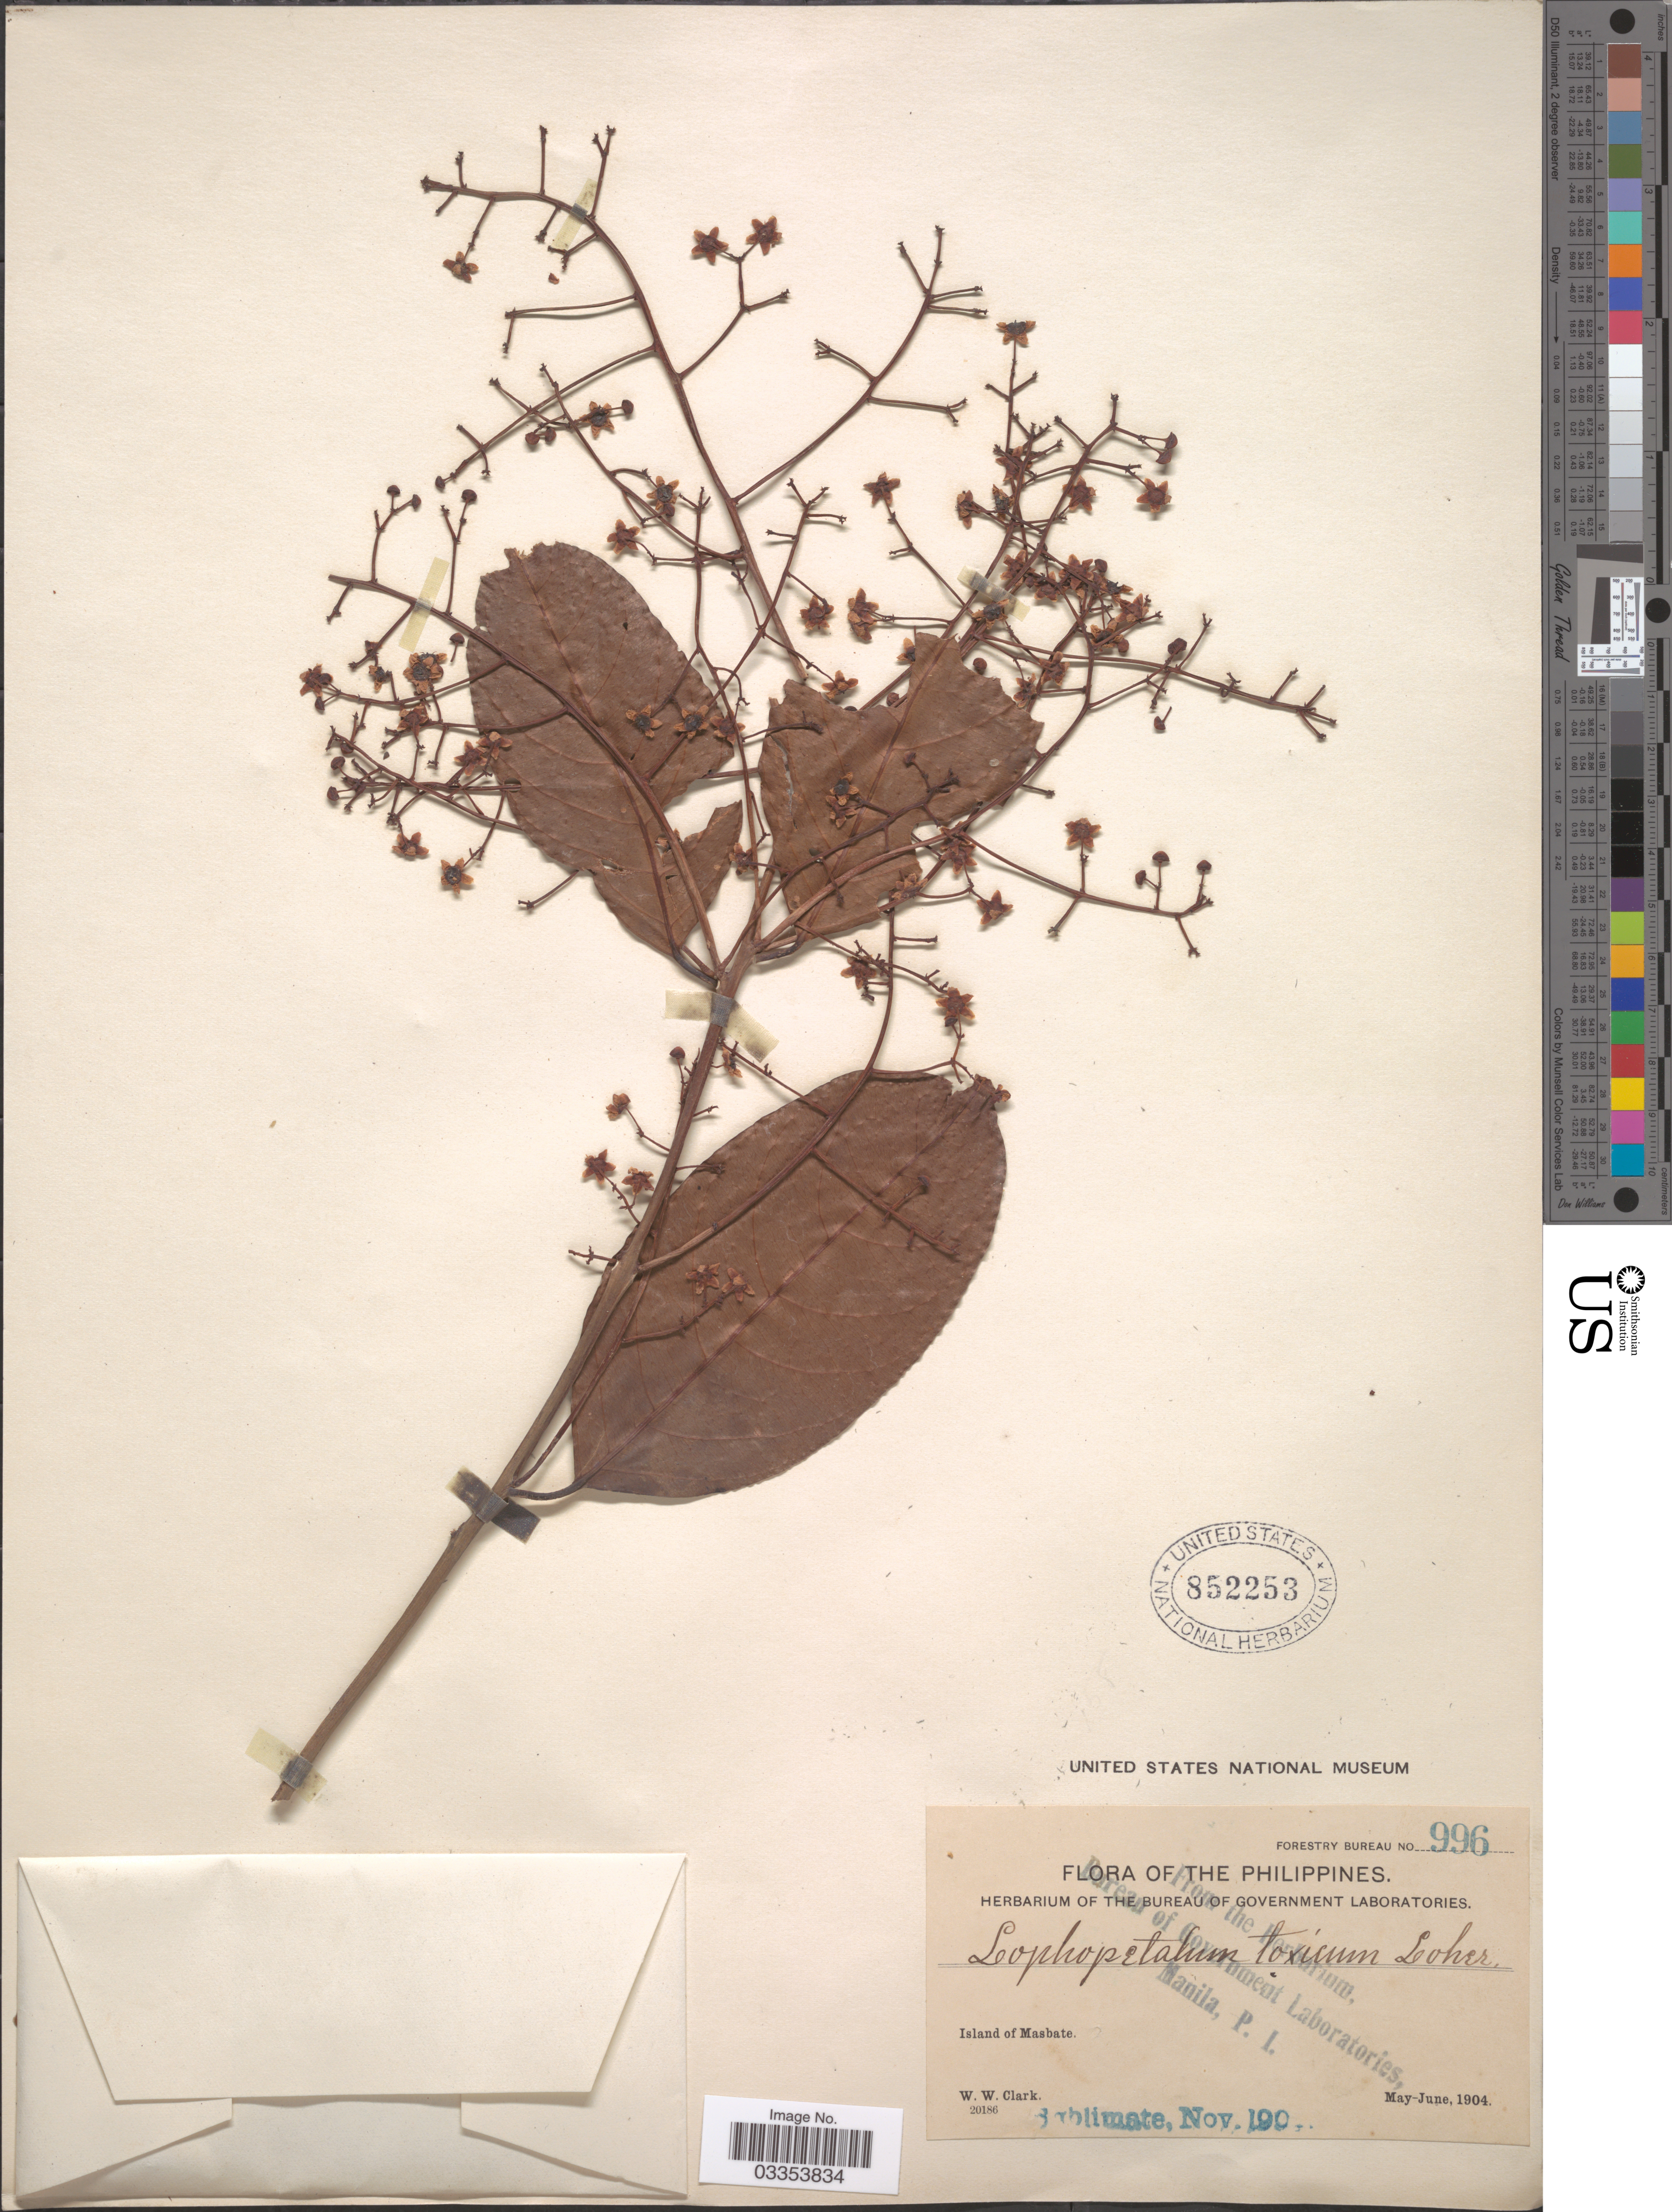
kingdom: Plantae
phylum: Tracheophyta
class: Magnoliopsida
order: Celastrales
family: Celastraceae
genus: Lophopetalum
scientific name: Lophopetalum javanicum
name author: (Zoll.) Turcz.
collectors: W. W. Clark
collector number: Forestry Bureau 996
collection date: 1904-05/1904-06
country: Philippines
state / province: Bicol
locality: Island of Masbate.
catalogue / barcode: US 852253